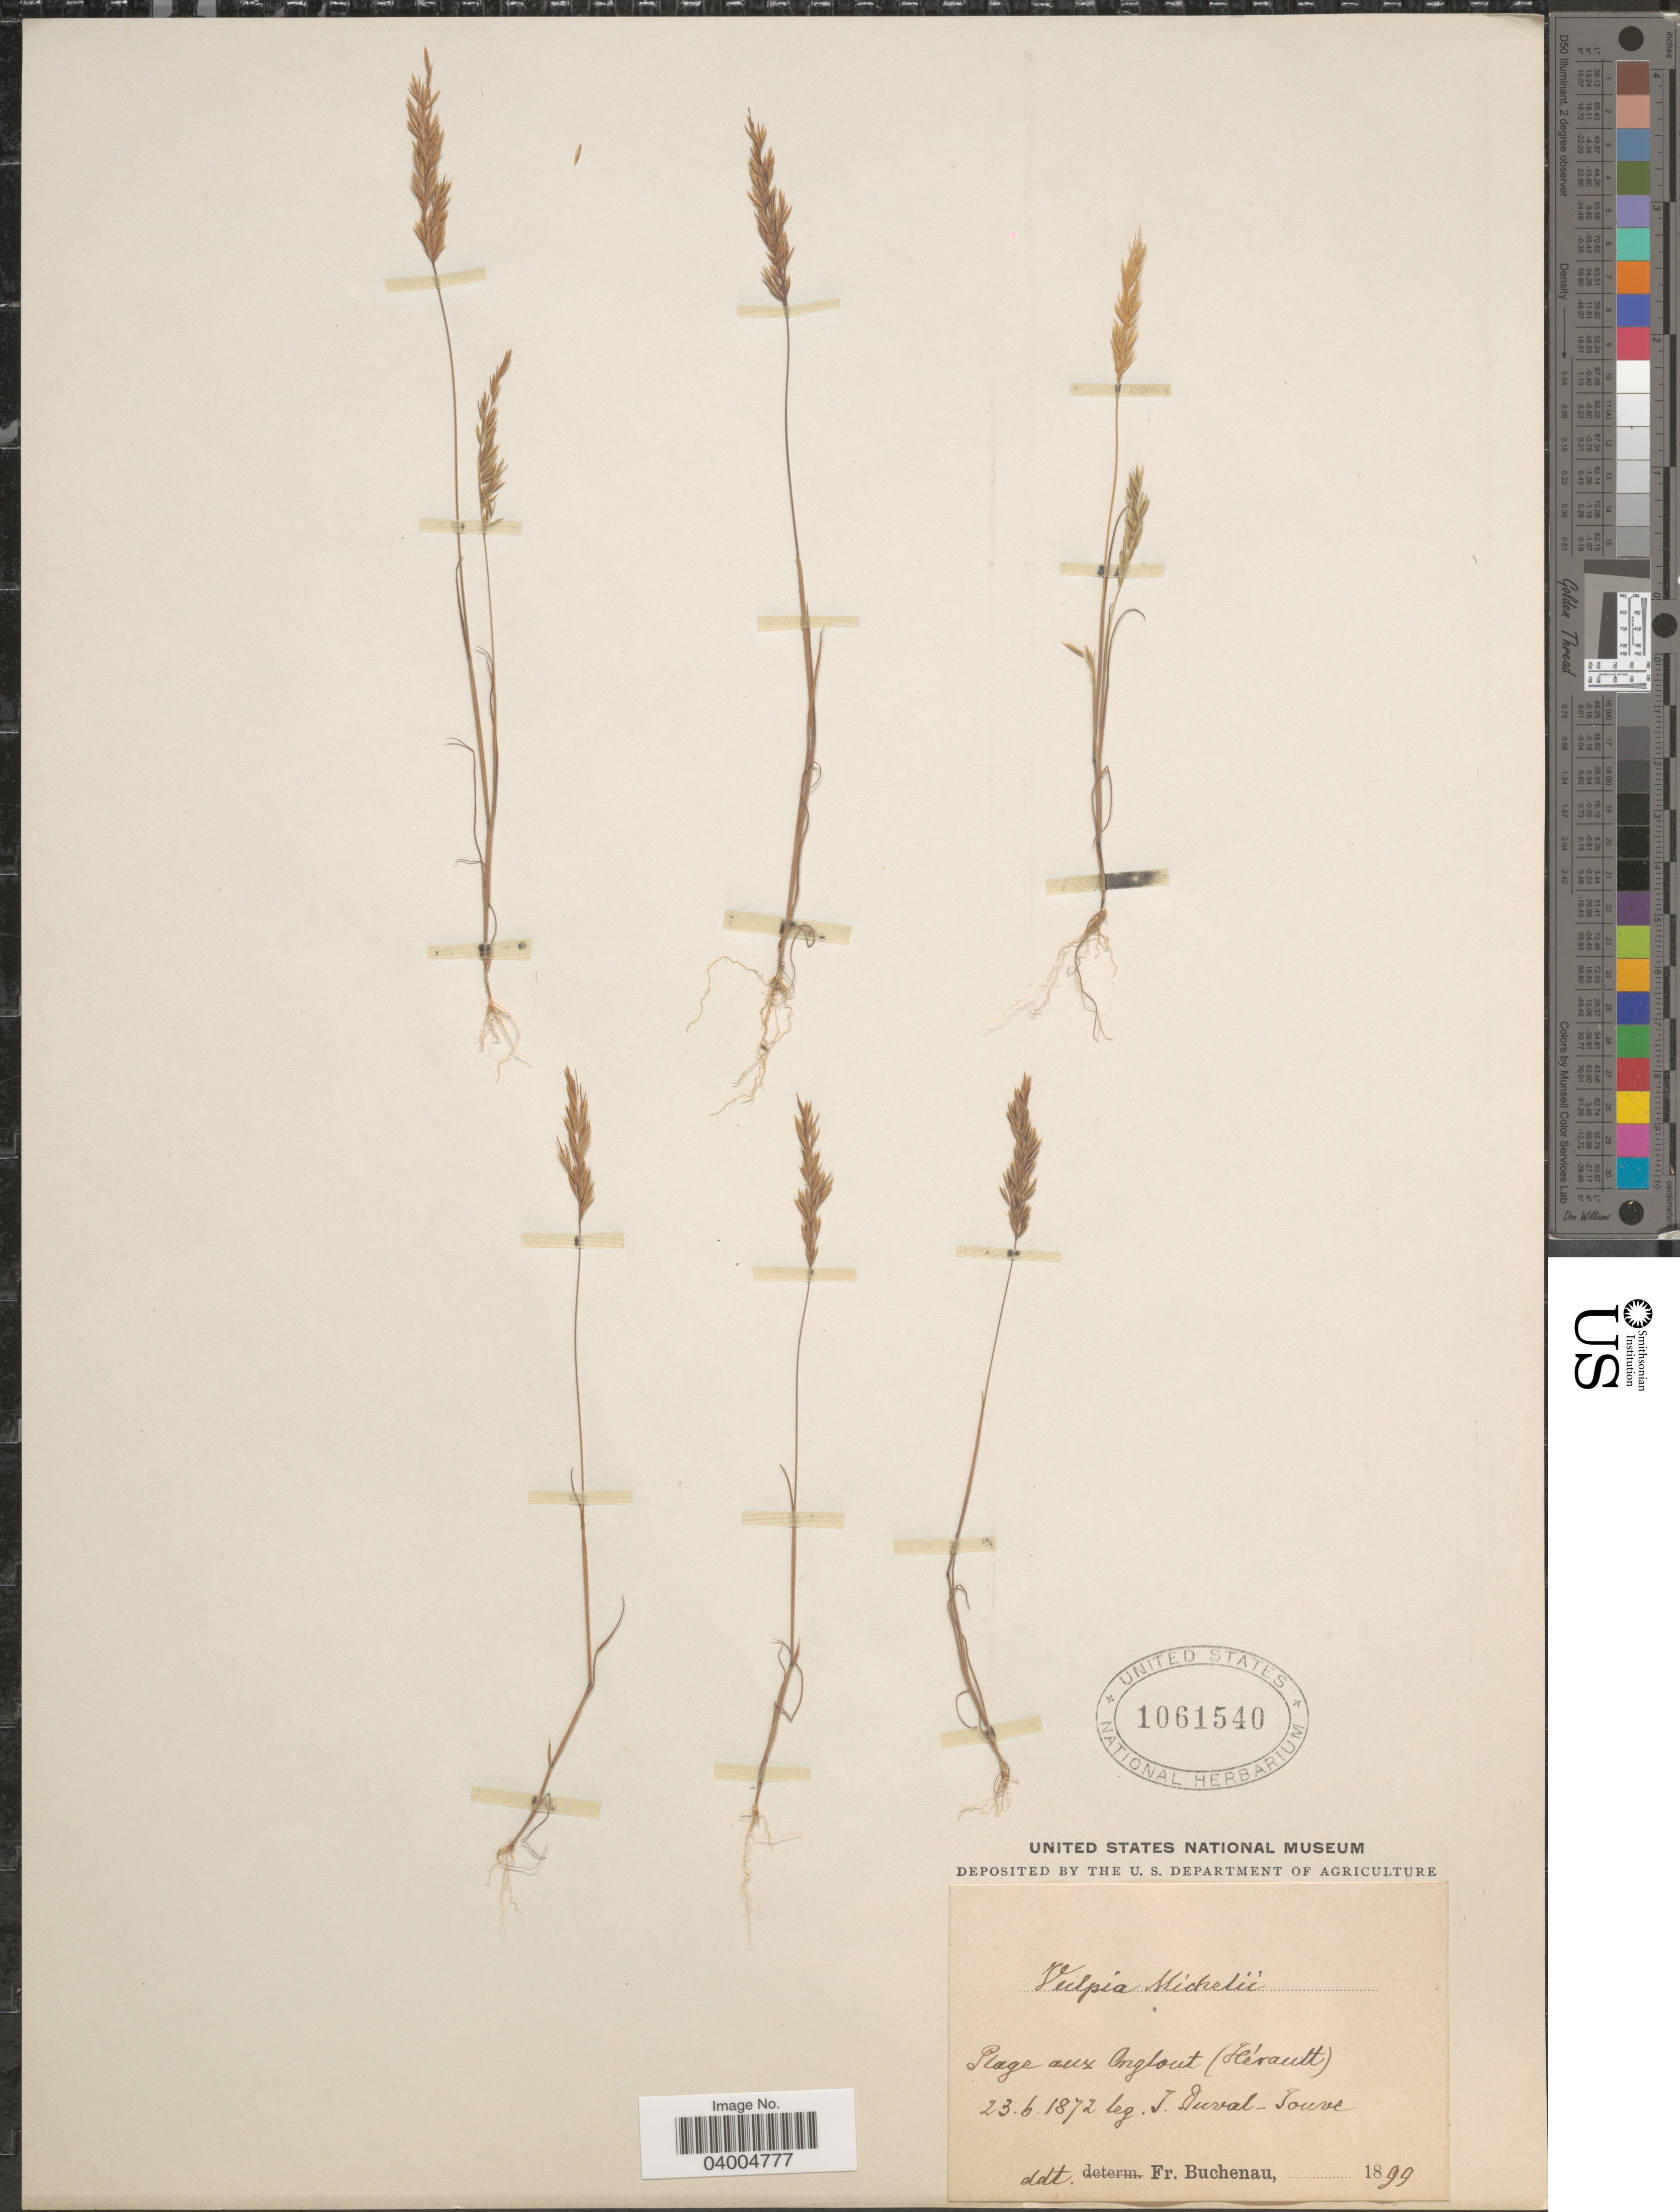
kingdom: Plantae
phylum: Tracheophyta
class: Liliopsida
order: Poales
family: Poaceae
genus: Avellinia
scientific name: Avellinia michelii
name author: (Savi) Parl.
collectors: J. Duval-Jouve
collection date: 1872-06-23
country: France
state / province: Occitanie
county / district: Hérault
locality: Plage aux Anglout (Hérault).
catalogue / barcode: US 1061540